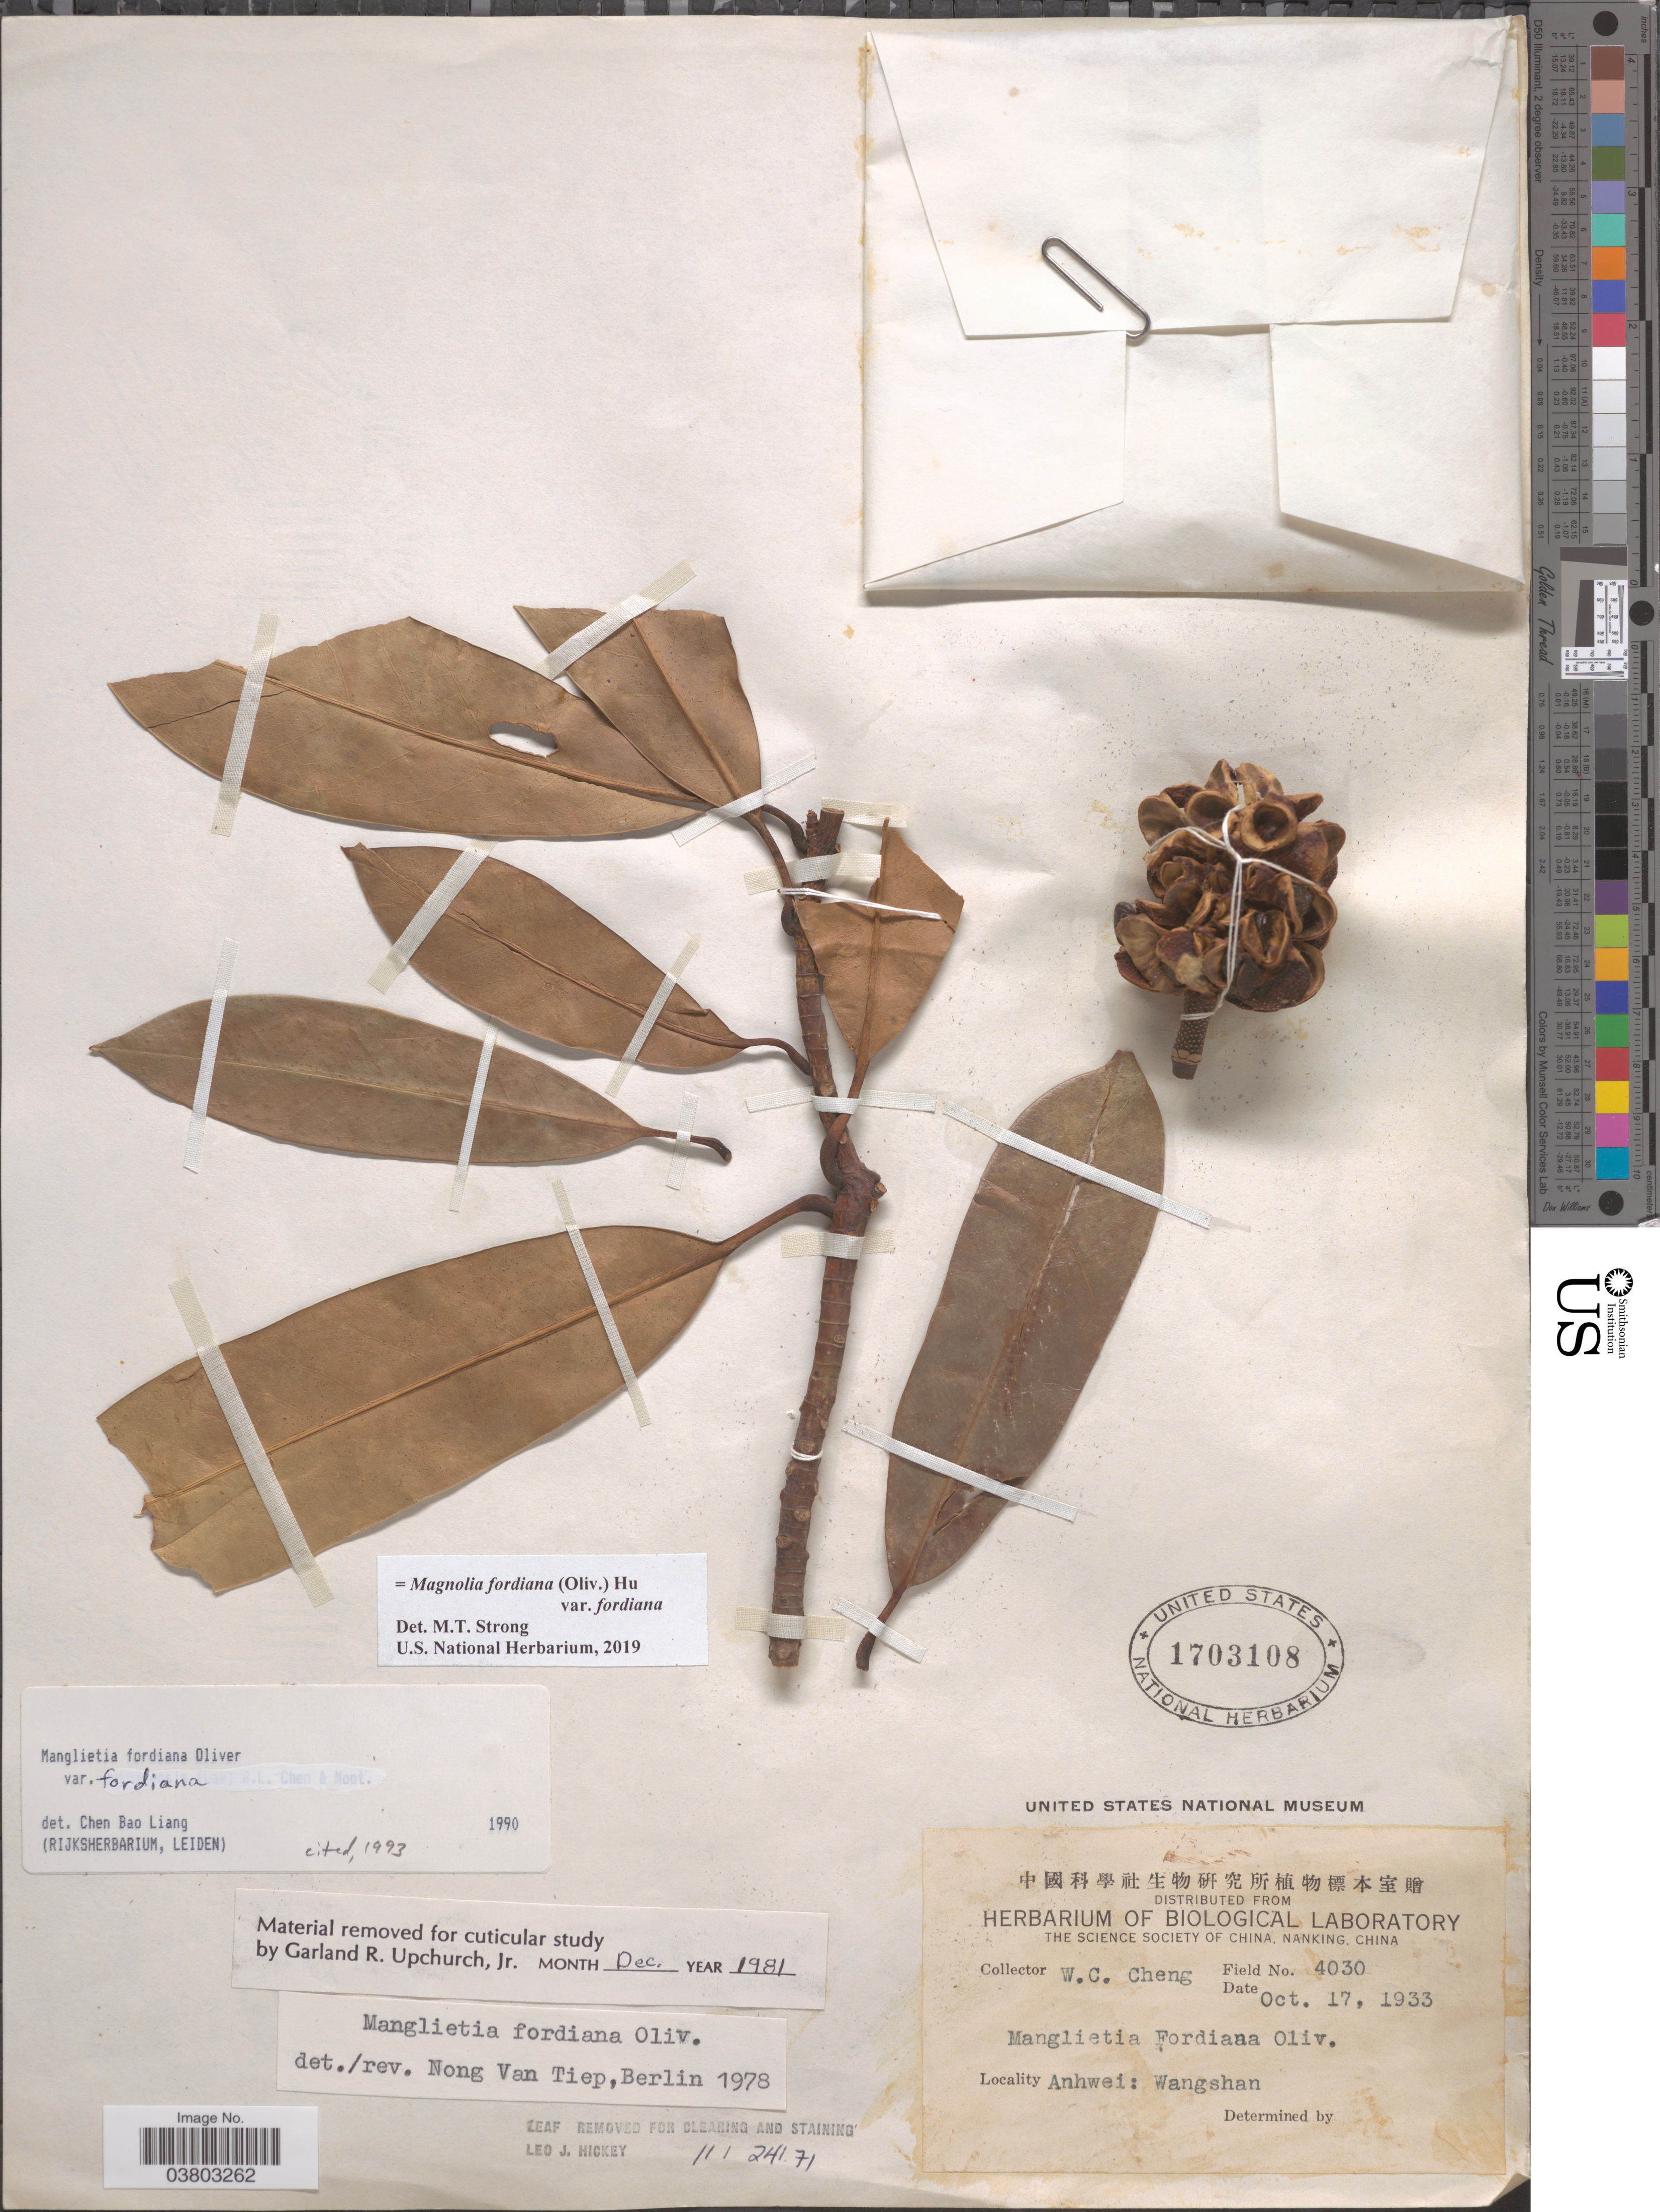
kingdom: Plantae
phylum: Tracheophyta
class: Magnoliopsida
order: Magnoliales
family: Magnoliaceae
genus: Magnolia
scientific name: Magnolia fordiana var. fordiana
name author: (Oliv.) Hu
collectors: W. C. Cheng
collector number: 4030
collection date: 1933-10-17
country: China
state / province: Anhui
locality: Anhwei: Wangshan.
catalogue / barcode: US 1703108